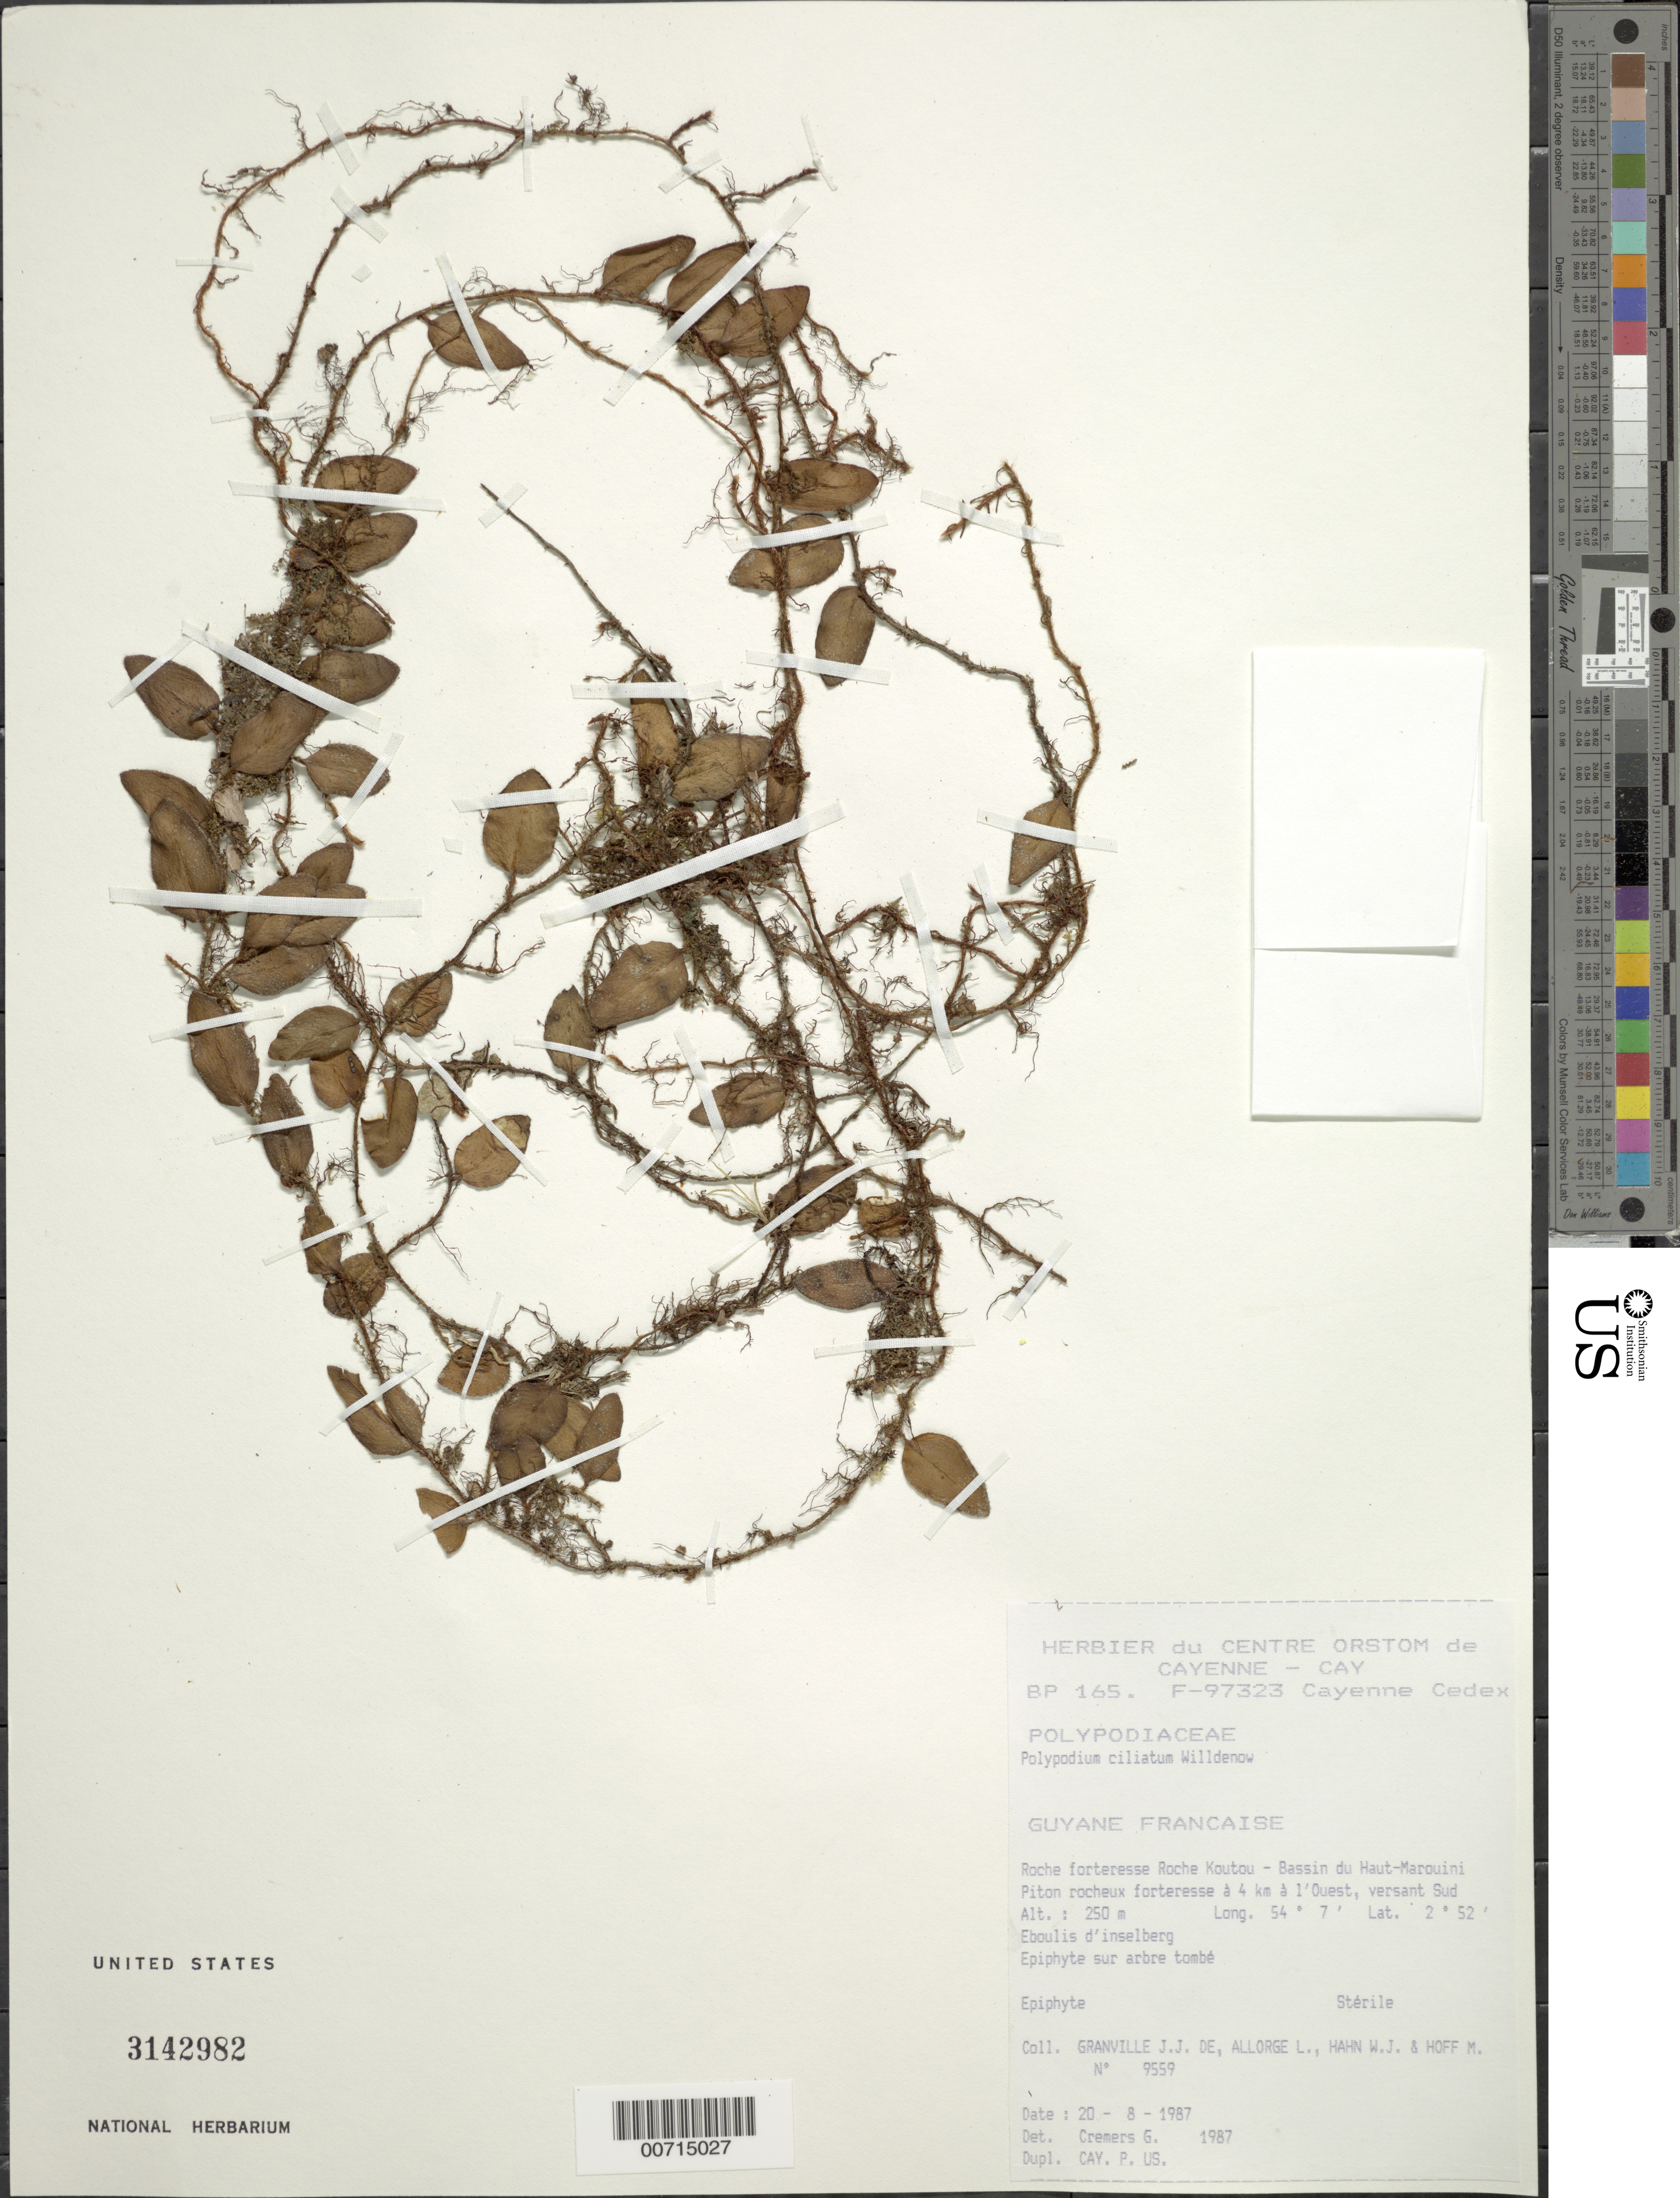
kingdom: Plantae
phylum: Tracheophyta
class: Polypodiopsida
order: Polypodiales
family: Polypodiaceae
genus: Microgramma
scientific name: Microgramma reptans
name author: (Cav.) A.R. Sm.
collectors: J.-J. de Granville, L. Allorge, W. J. Hahn & M. Hoff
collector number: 9559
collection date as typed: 20-Aug-87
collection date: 1987-08-20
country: French Guiana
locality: Roche Koutou, Bassin du Haut-Marouini. Piton rocheux forteresse a 4 km a l'Oust. versant Sud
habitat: Eboulis d'inselberg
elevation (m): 250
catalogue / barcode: US 3142982